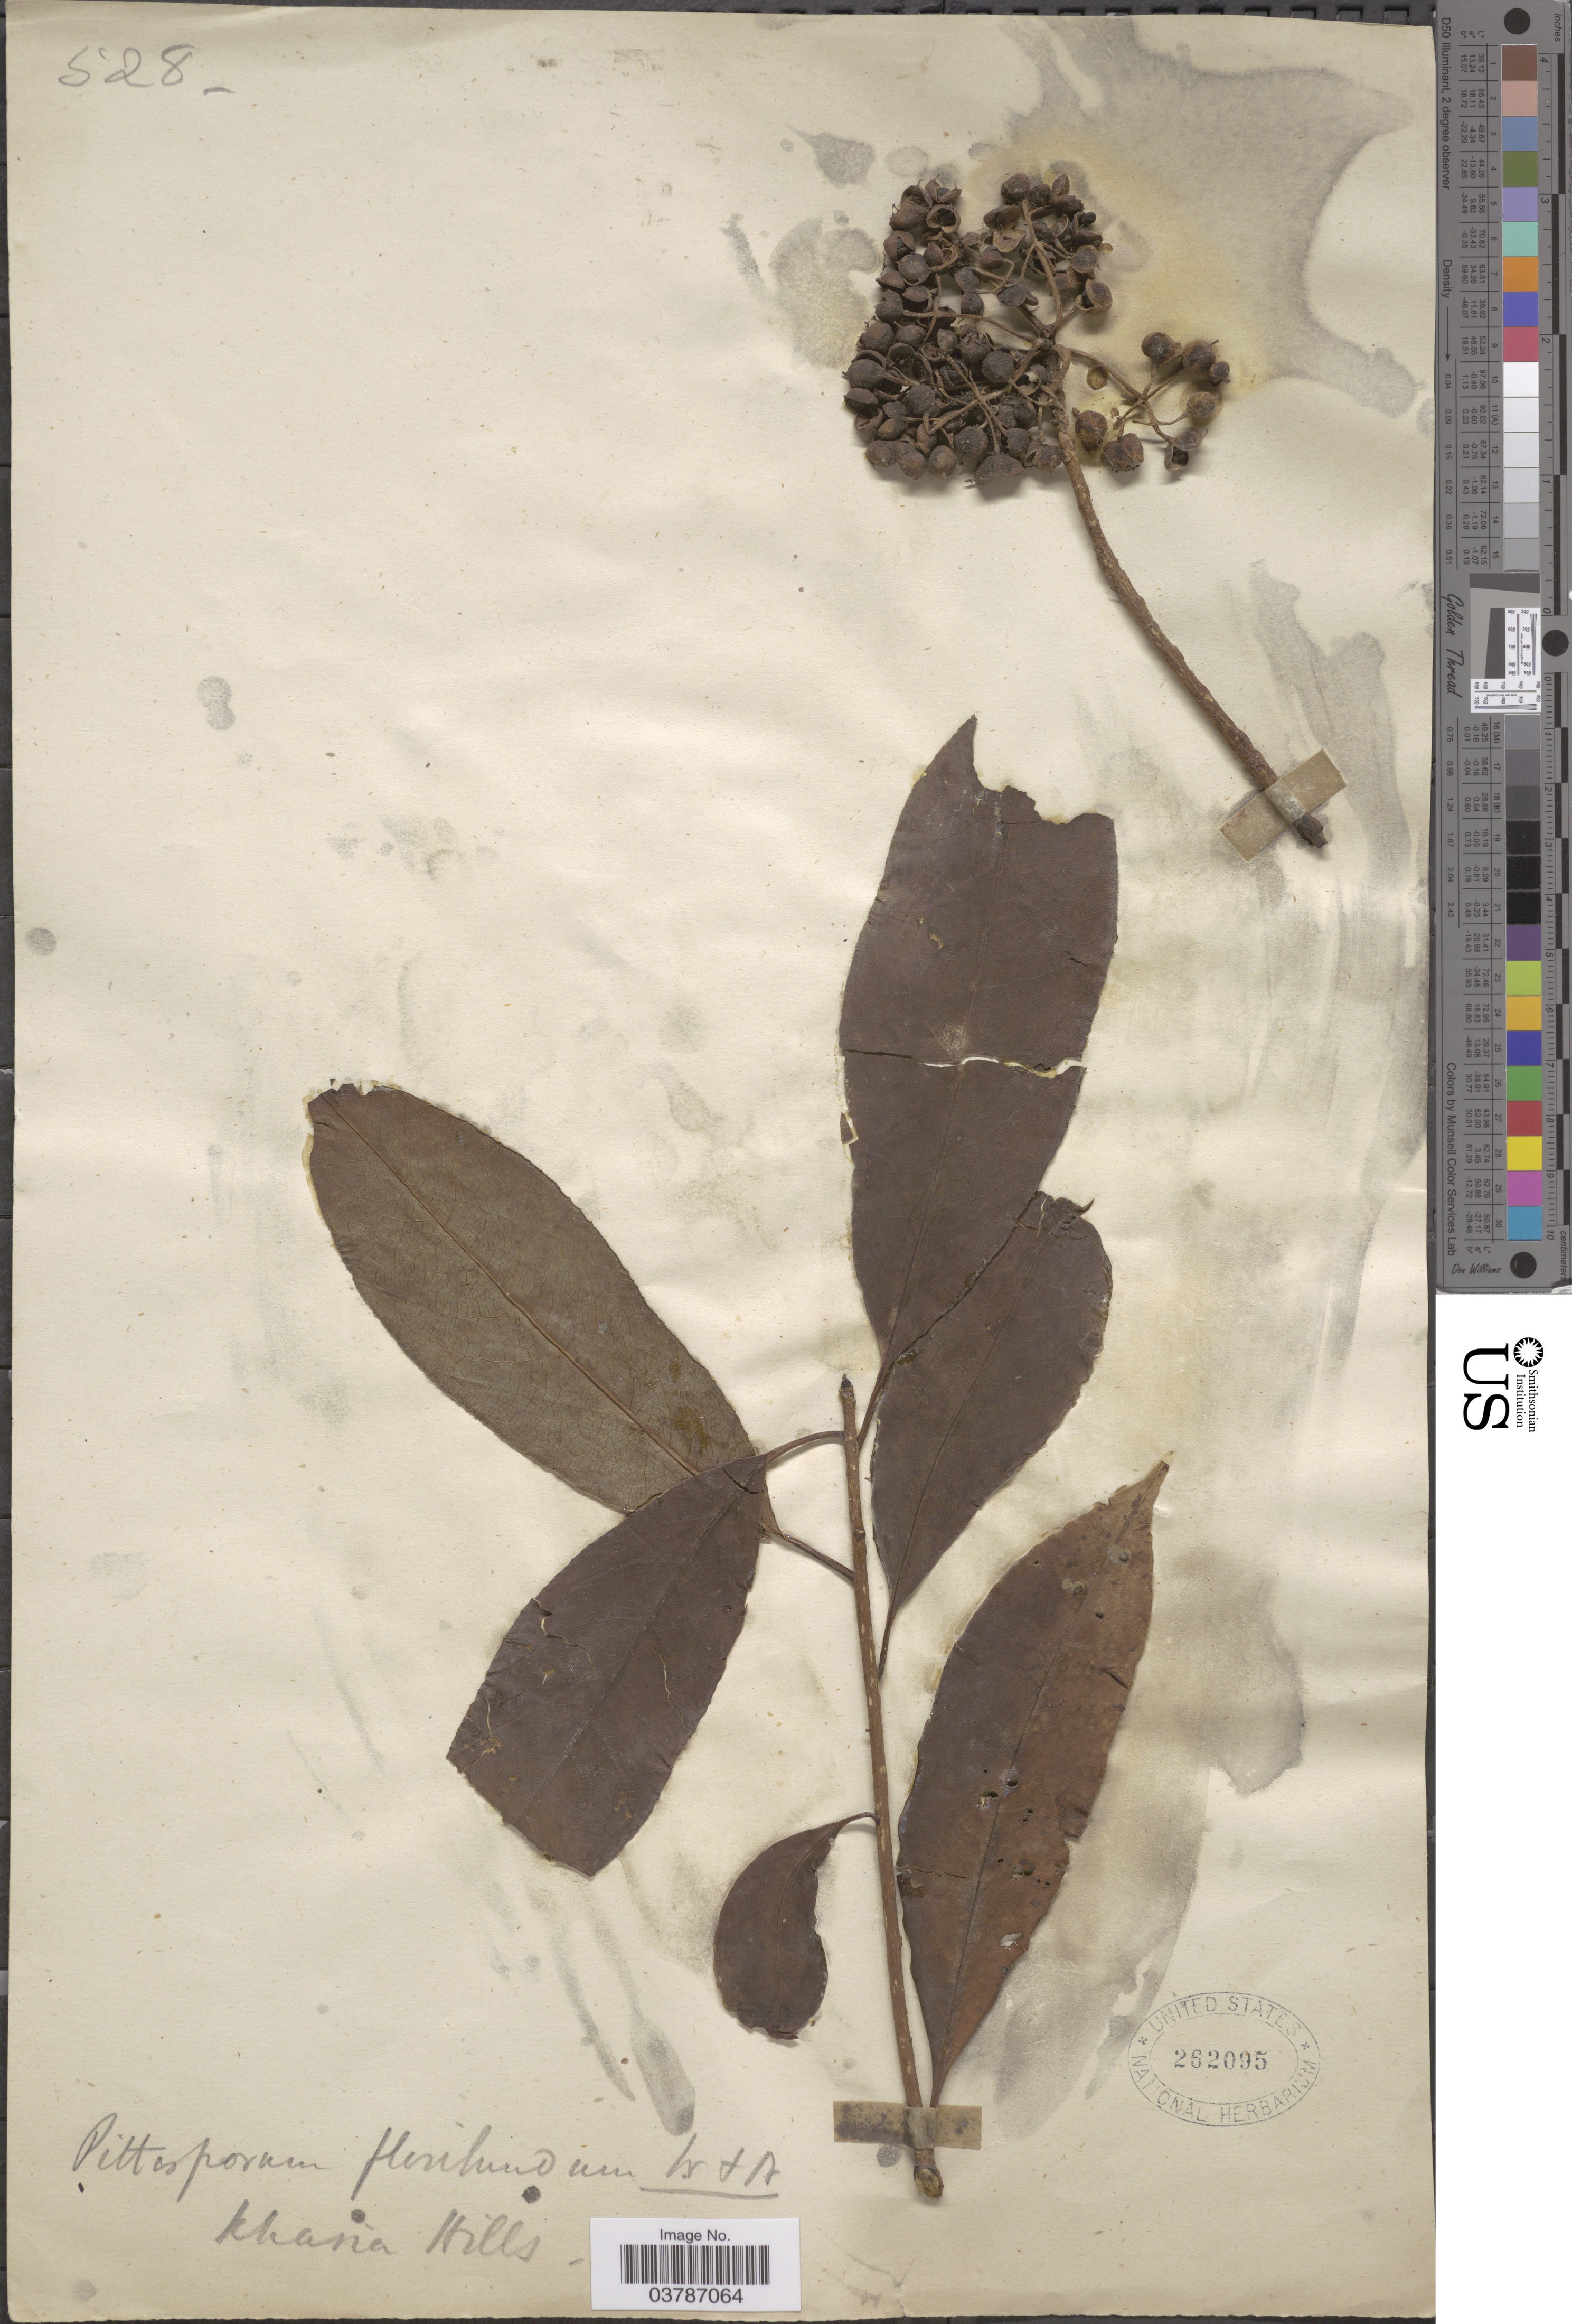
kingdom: Plantae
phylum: Tracheophyta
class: Magnoliopsida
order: Apiales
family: Pittosporaceae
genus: Pittosporum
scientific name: Pittosporum floribundum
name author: Wight & Arn.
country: India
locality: Khana Hills.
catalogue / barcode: US 262095